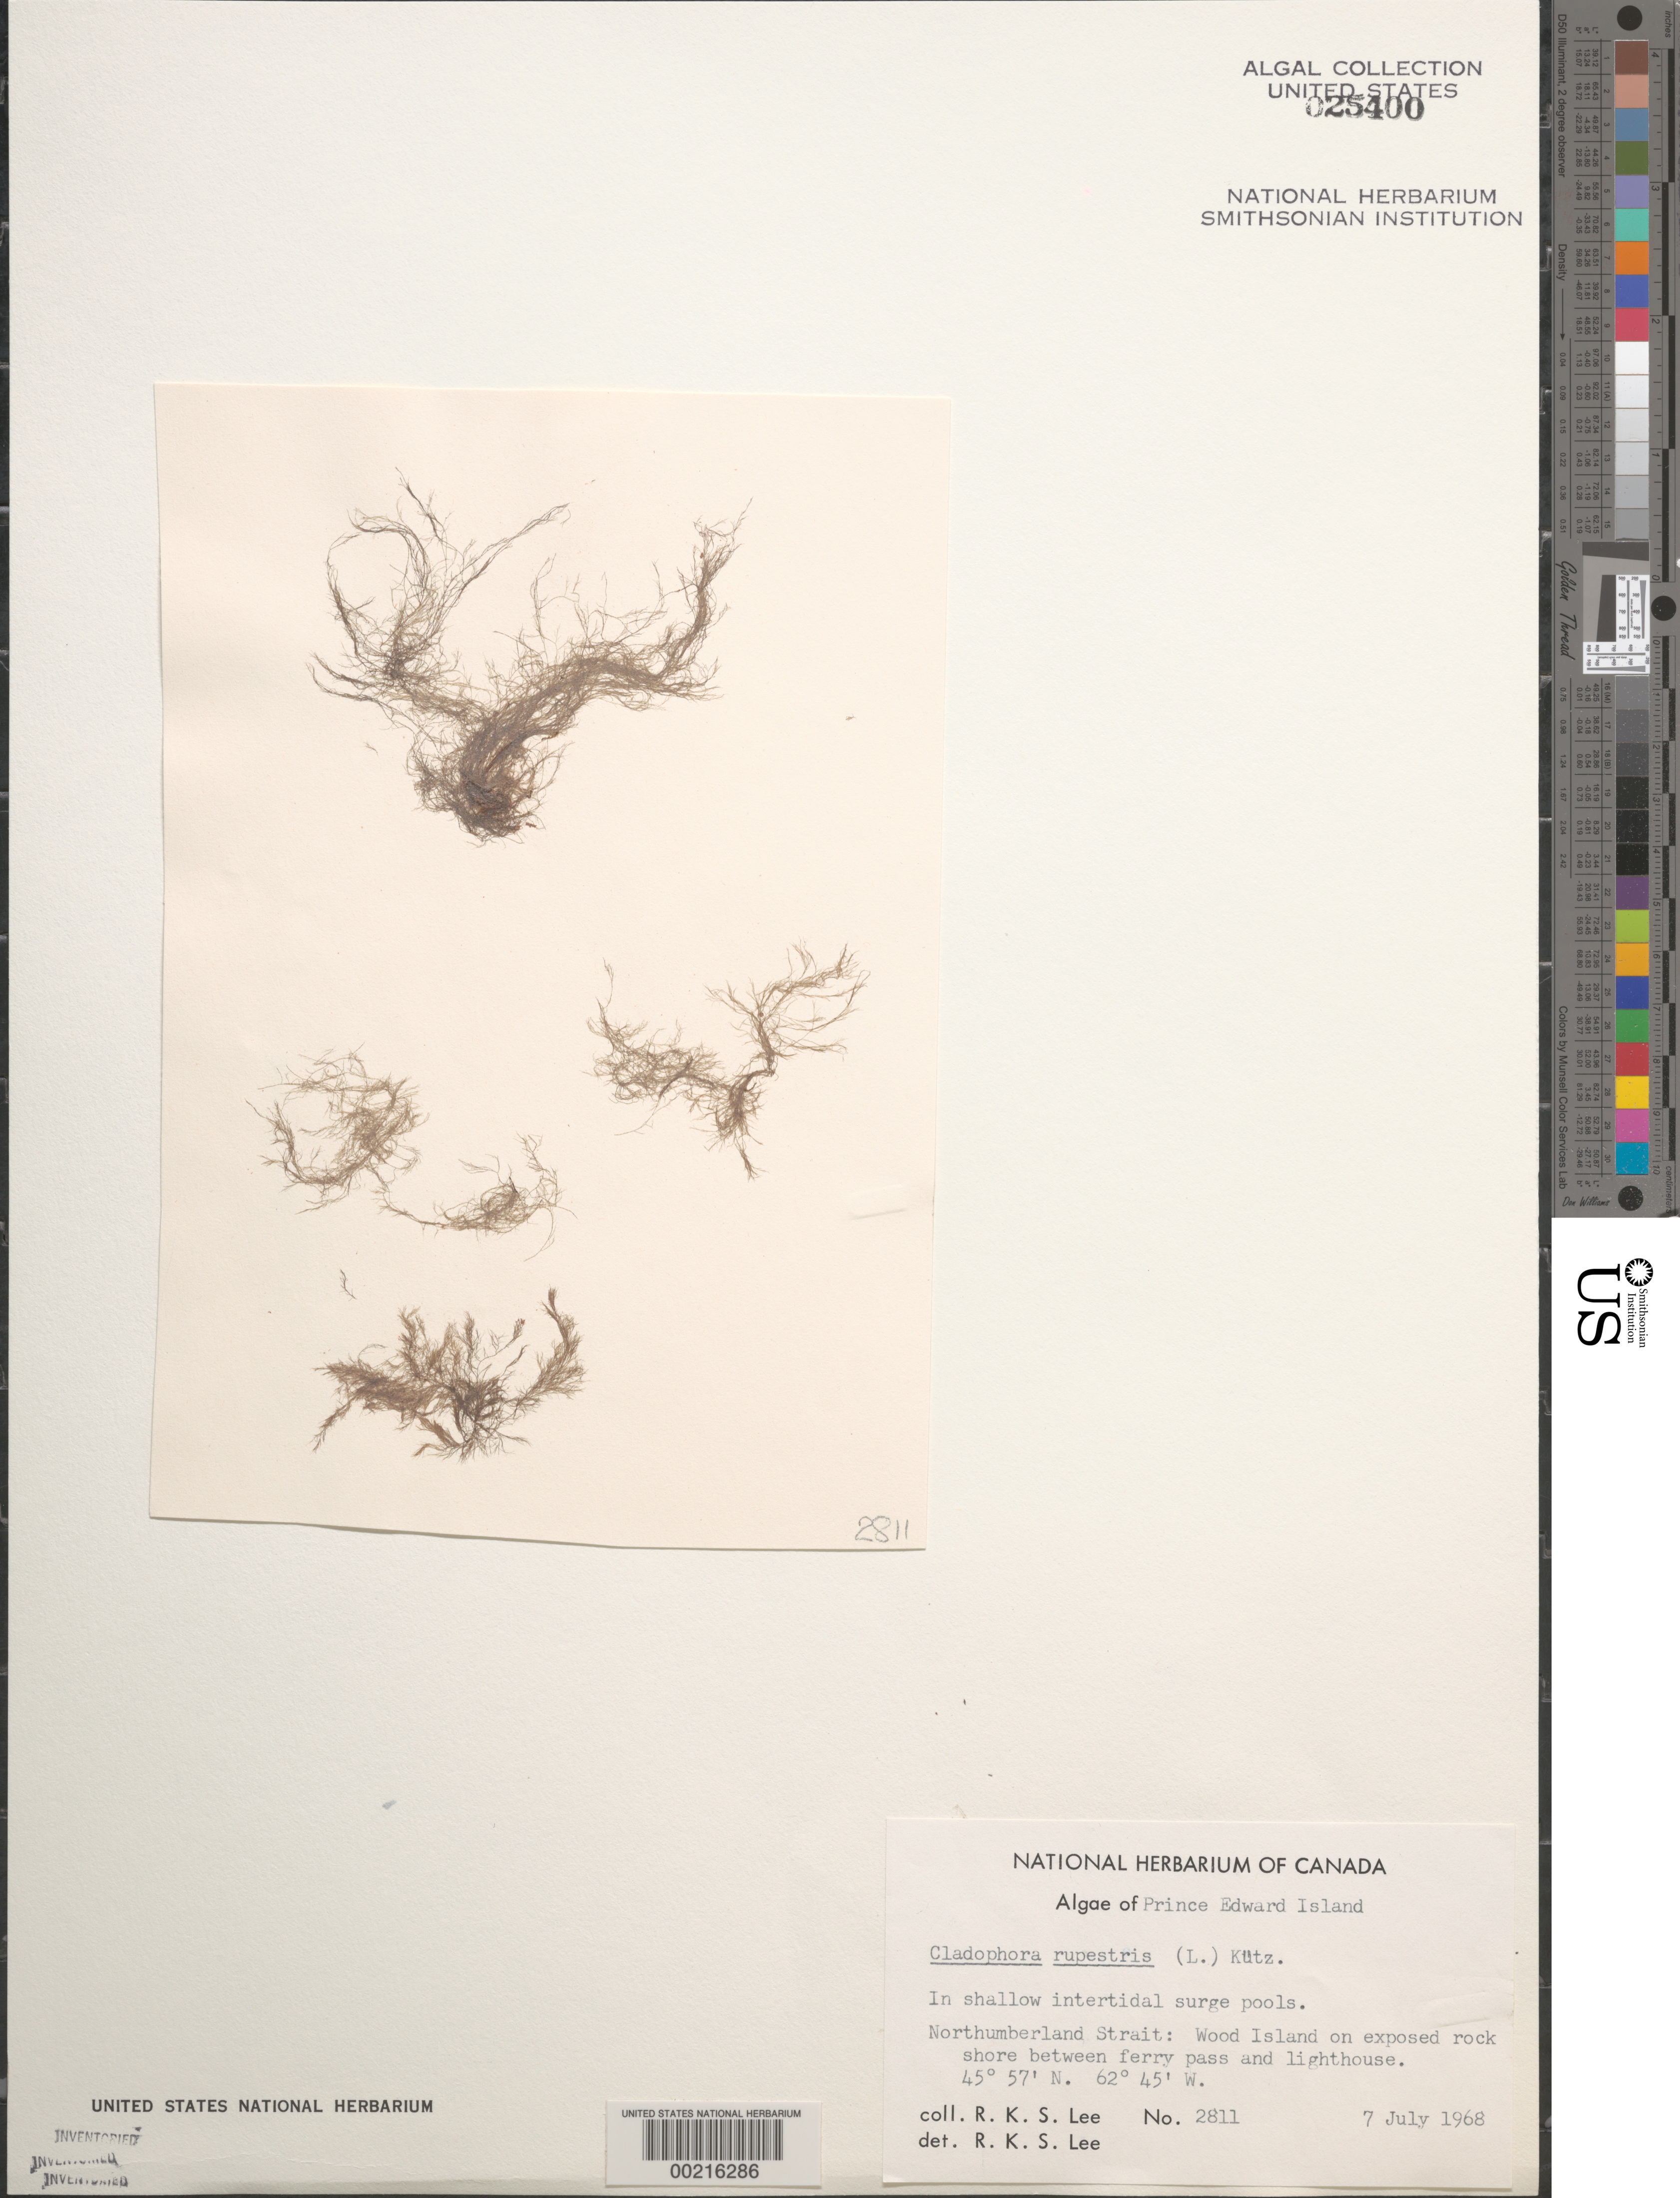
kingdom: Plantae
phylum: Chlorophyta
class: Ulvophyceae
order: Cladophorales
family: Cladophoraceae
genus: Cladophora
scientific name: Cladophora rupestris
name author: (Roth) Kütz.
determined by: Lee, R. K. S.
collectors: R. Lee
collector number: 2811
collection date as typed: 07 Jul 1968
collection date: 1968-07-07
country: Canada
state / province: Prince Edward Island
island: Wood Island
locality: Northumberland Strait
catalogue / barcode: US 25400